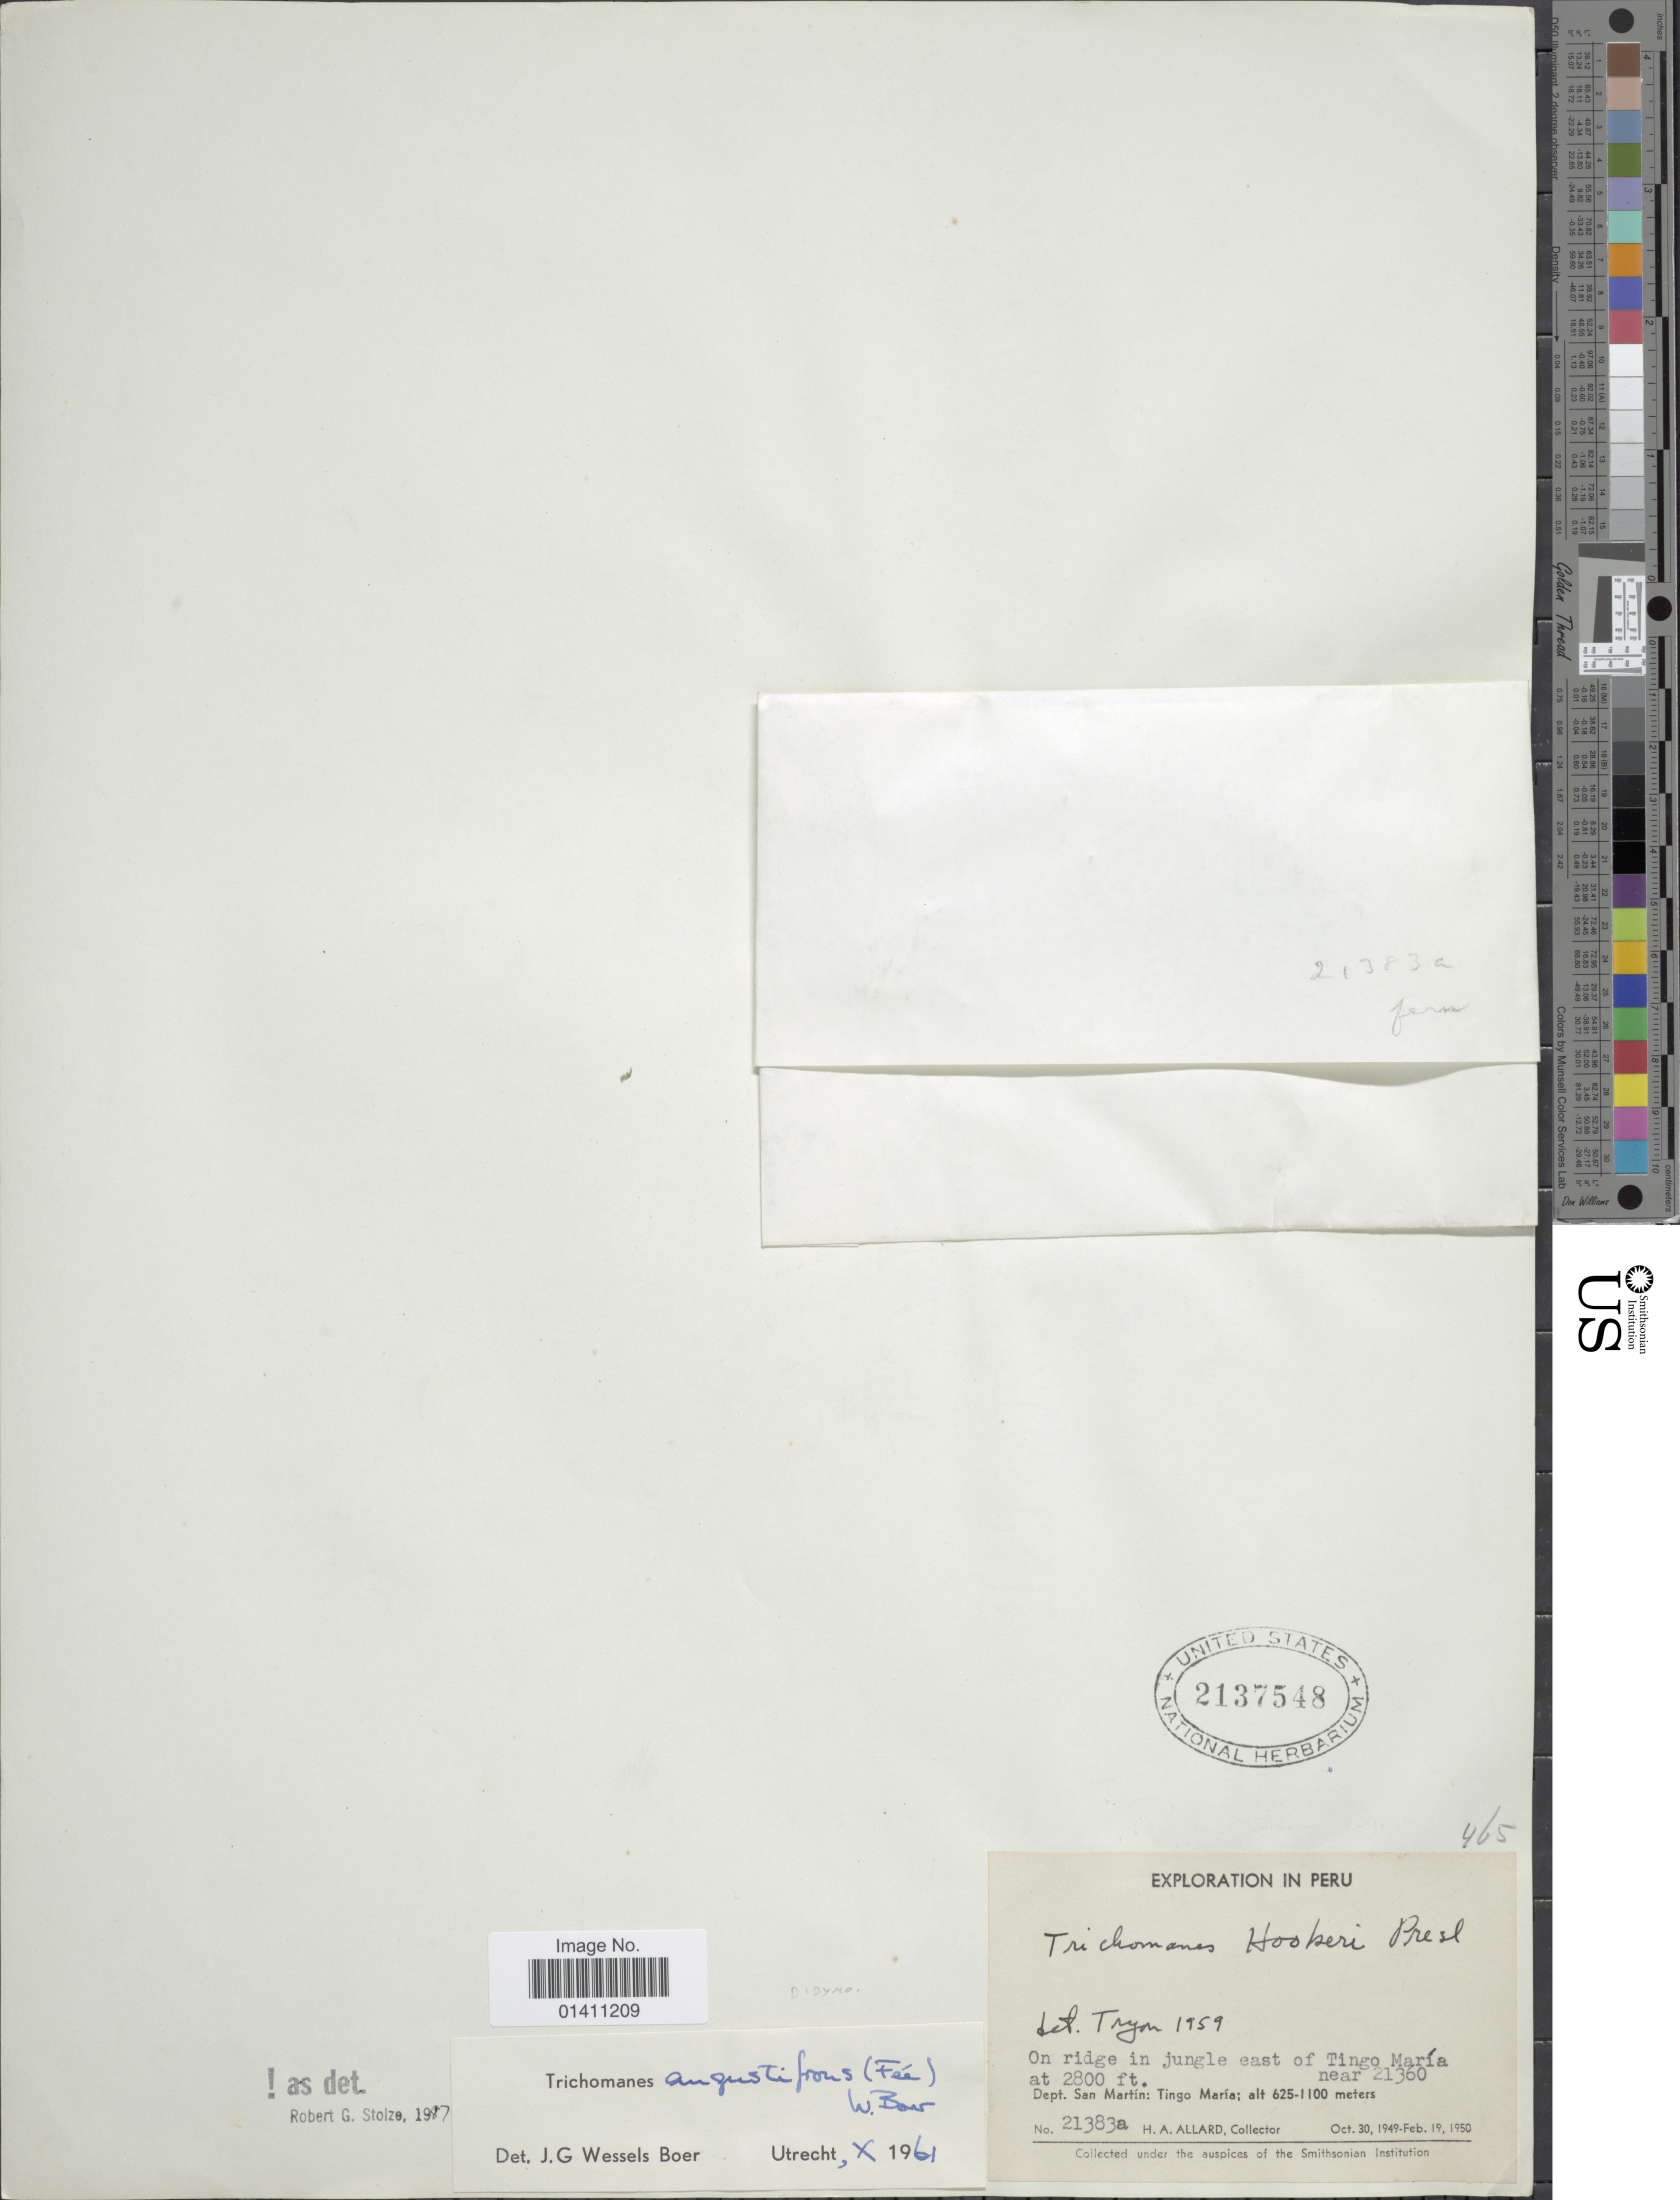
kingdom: Plantae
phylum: Tracheophyta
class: Polypodiopsida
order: Hymenophyllales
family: Hymenophyllaceae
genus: Didymoglossum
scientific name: Didymoglossum angustifrons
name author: Fée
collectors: H. A. Allard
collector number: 21383a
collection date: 1949-10-30/1950-02-19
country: Peru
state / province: San Martín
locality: On ridge in jungle east of Tingo Maria. Dept. San Martin.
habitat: on ridge in jungle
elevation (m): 853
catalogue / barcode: US 2137548